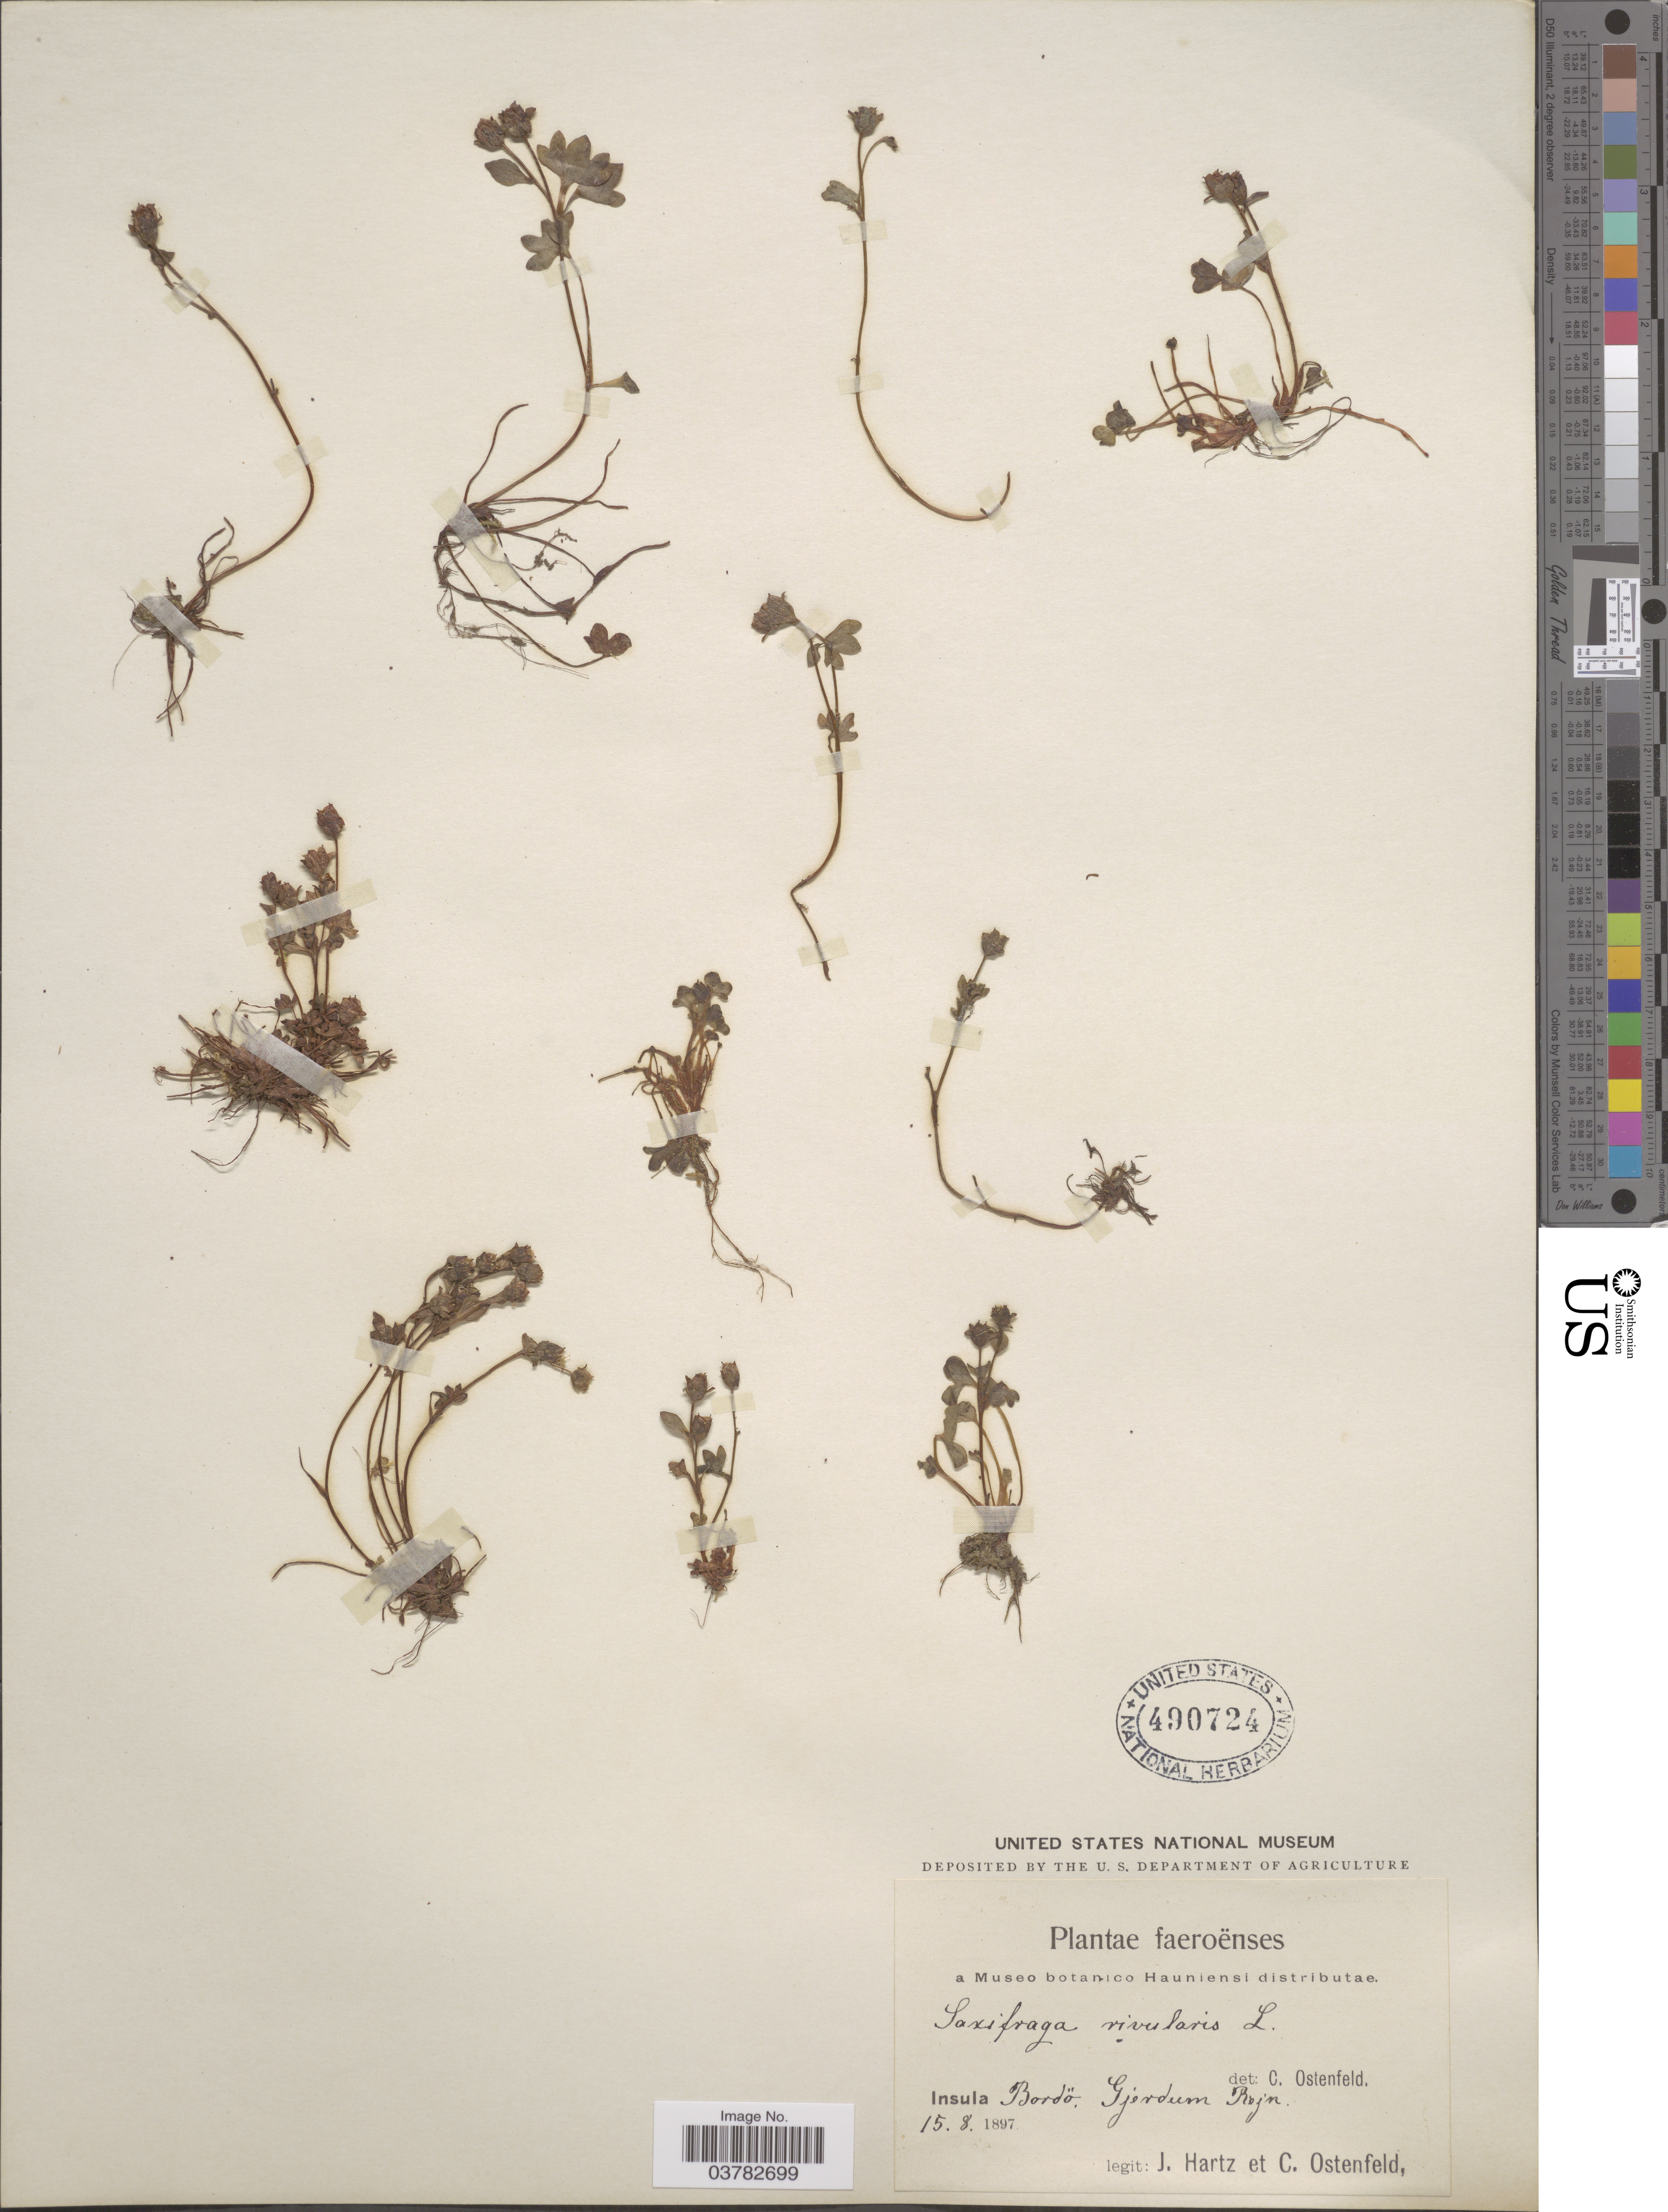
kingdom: Plantae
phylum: Tracheophyta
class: Magnoliopsida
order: Saxifragales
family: Saxifragaceae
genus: Saxifraga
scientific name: Saxifraga rivularis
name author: L.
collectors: J. Hartz & C. Ostenfeld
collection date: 1897-08-15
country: Faroe Islands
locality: Faeroënses. Insula Bordö. Gjerdum Rojn.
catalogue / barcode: US 490724